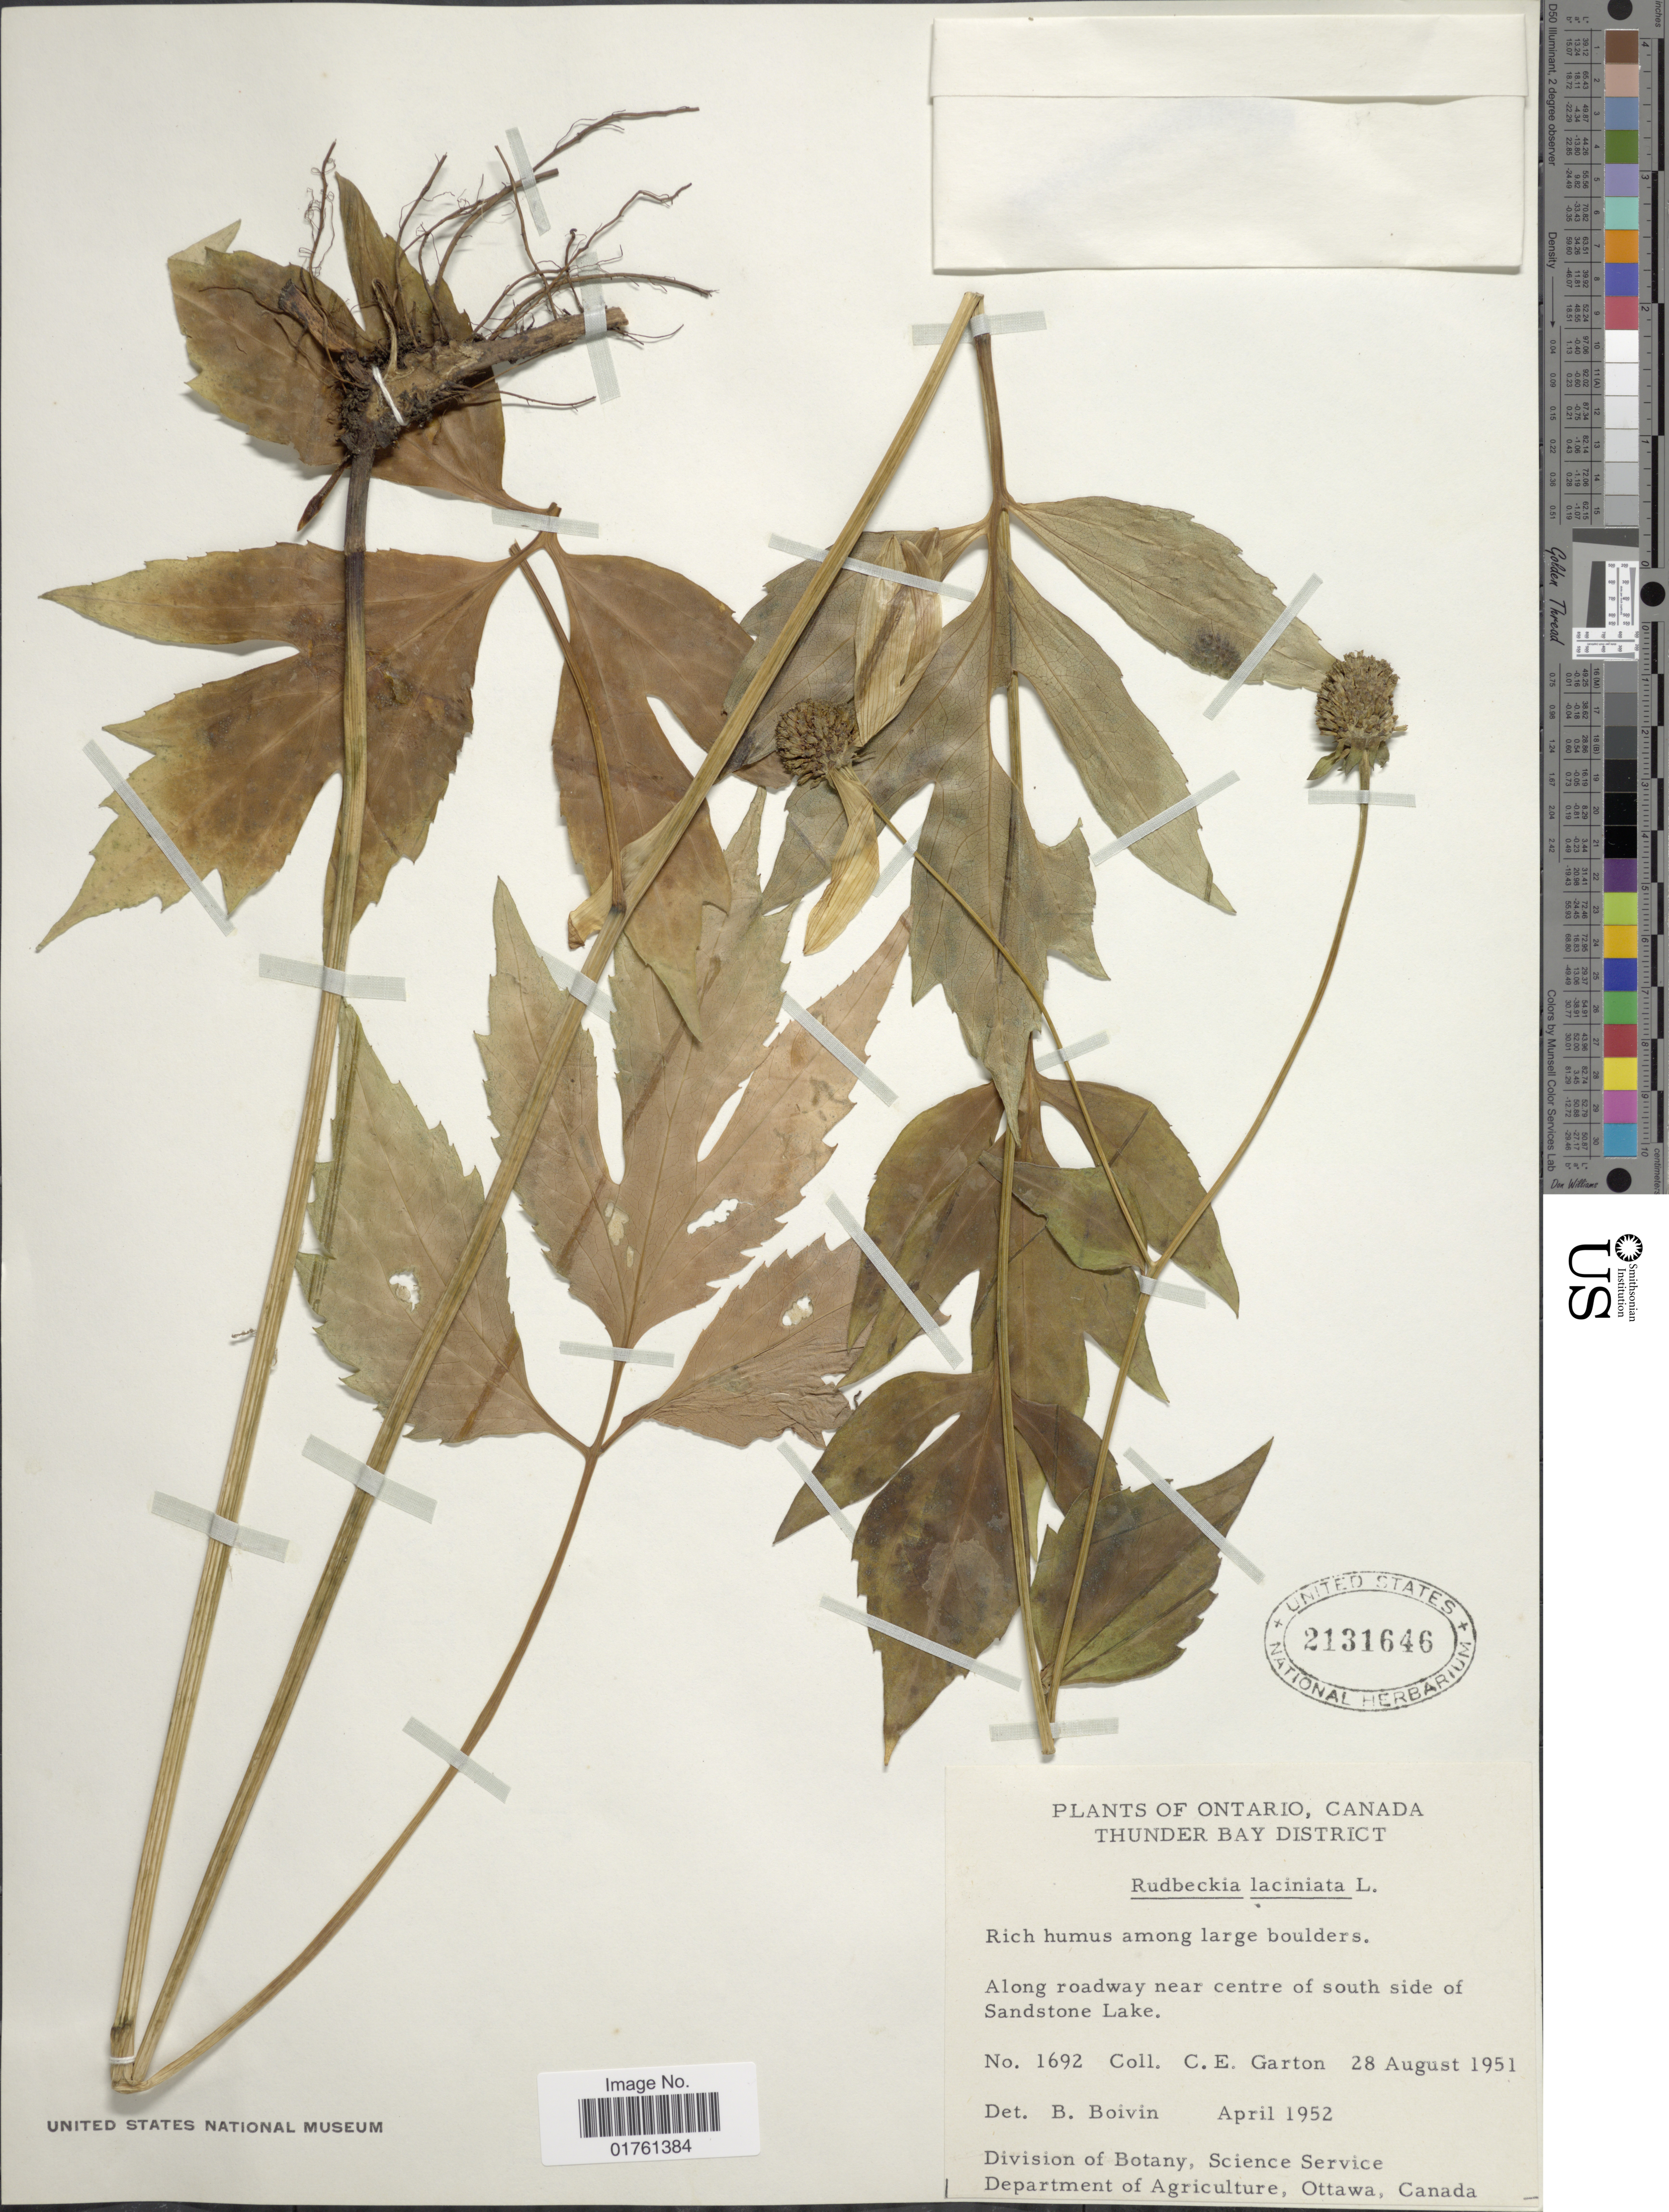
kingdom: Plantae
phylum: Tracheophyta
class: Magnoliopsida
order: Asterales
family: Asteraceae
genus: Rudbeckia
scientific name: Rudbeckia laciniata var. laciniata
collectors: C. E. Garton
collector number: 1692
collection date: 1951-08-28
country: Canada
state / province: Ontario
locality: Thunder Bay District, Along roadway near centre of south side of Sandstone Lake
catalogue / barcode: US 2131646